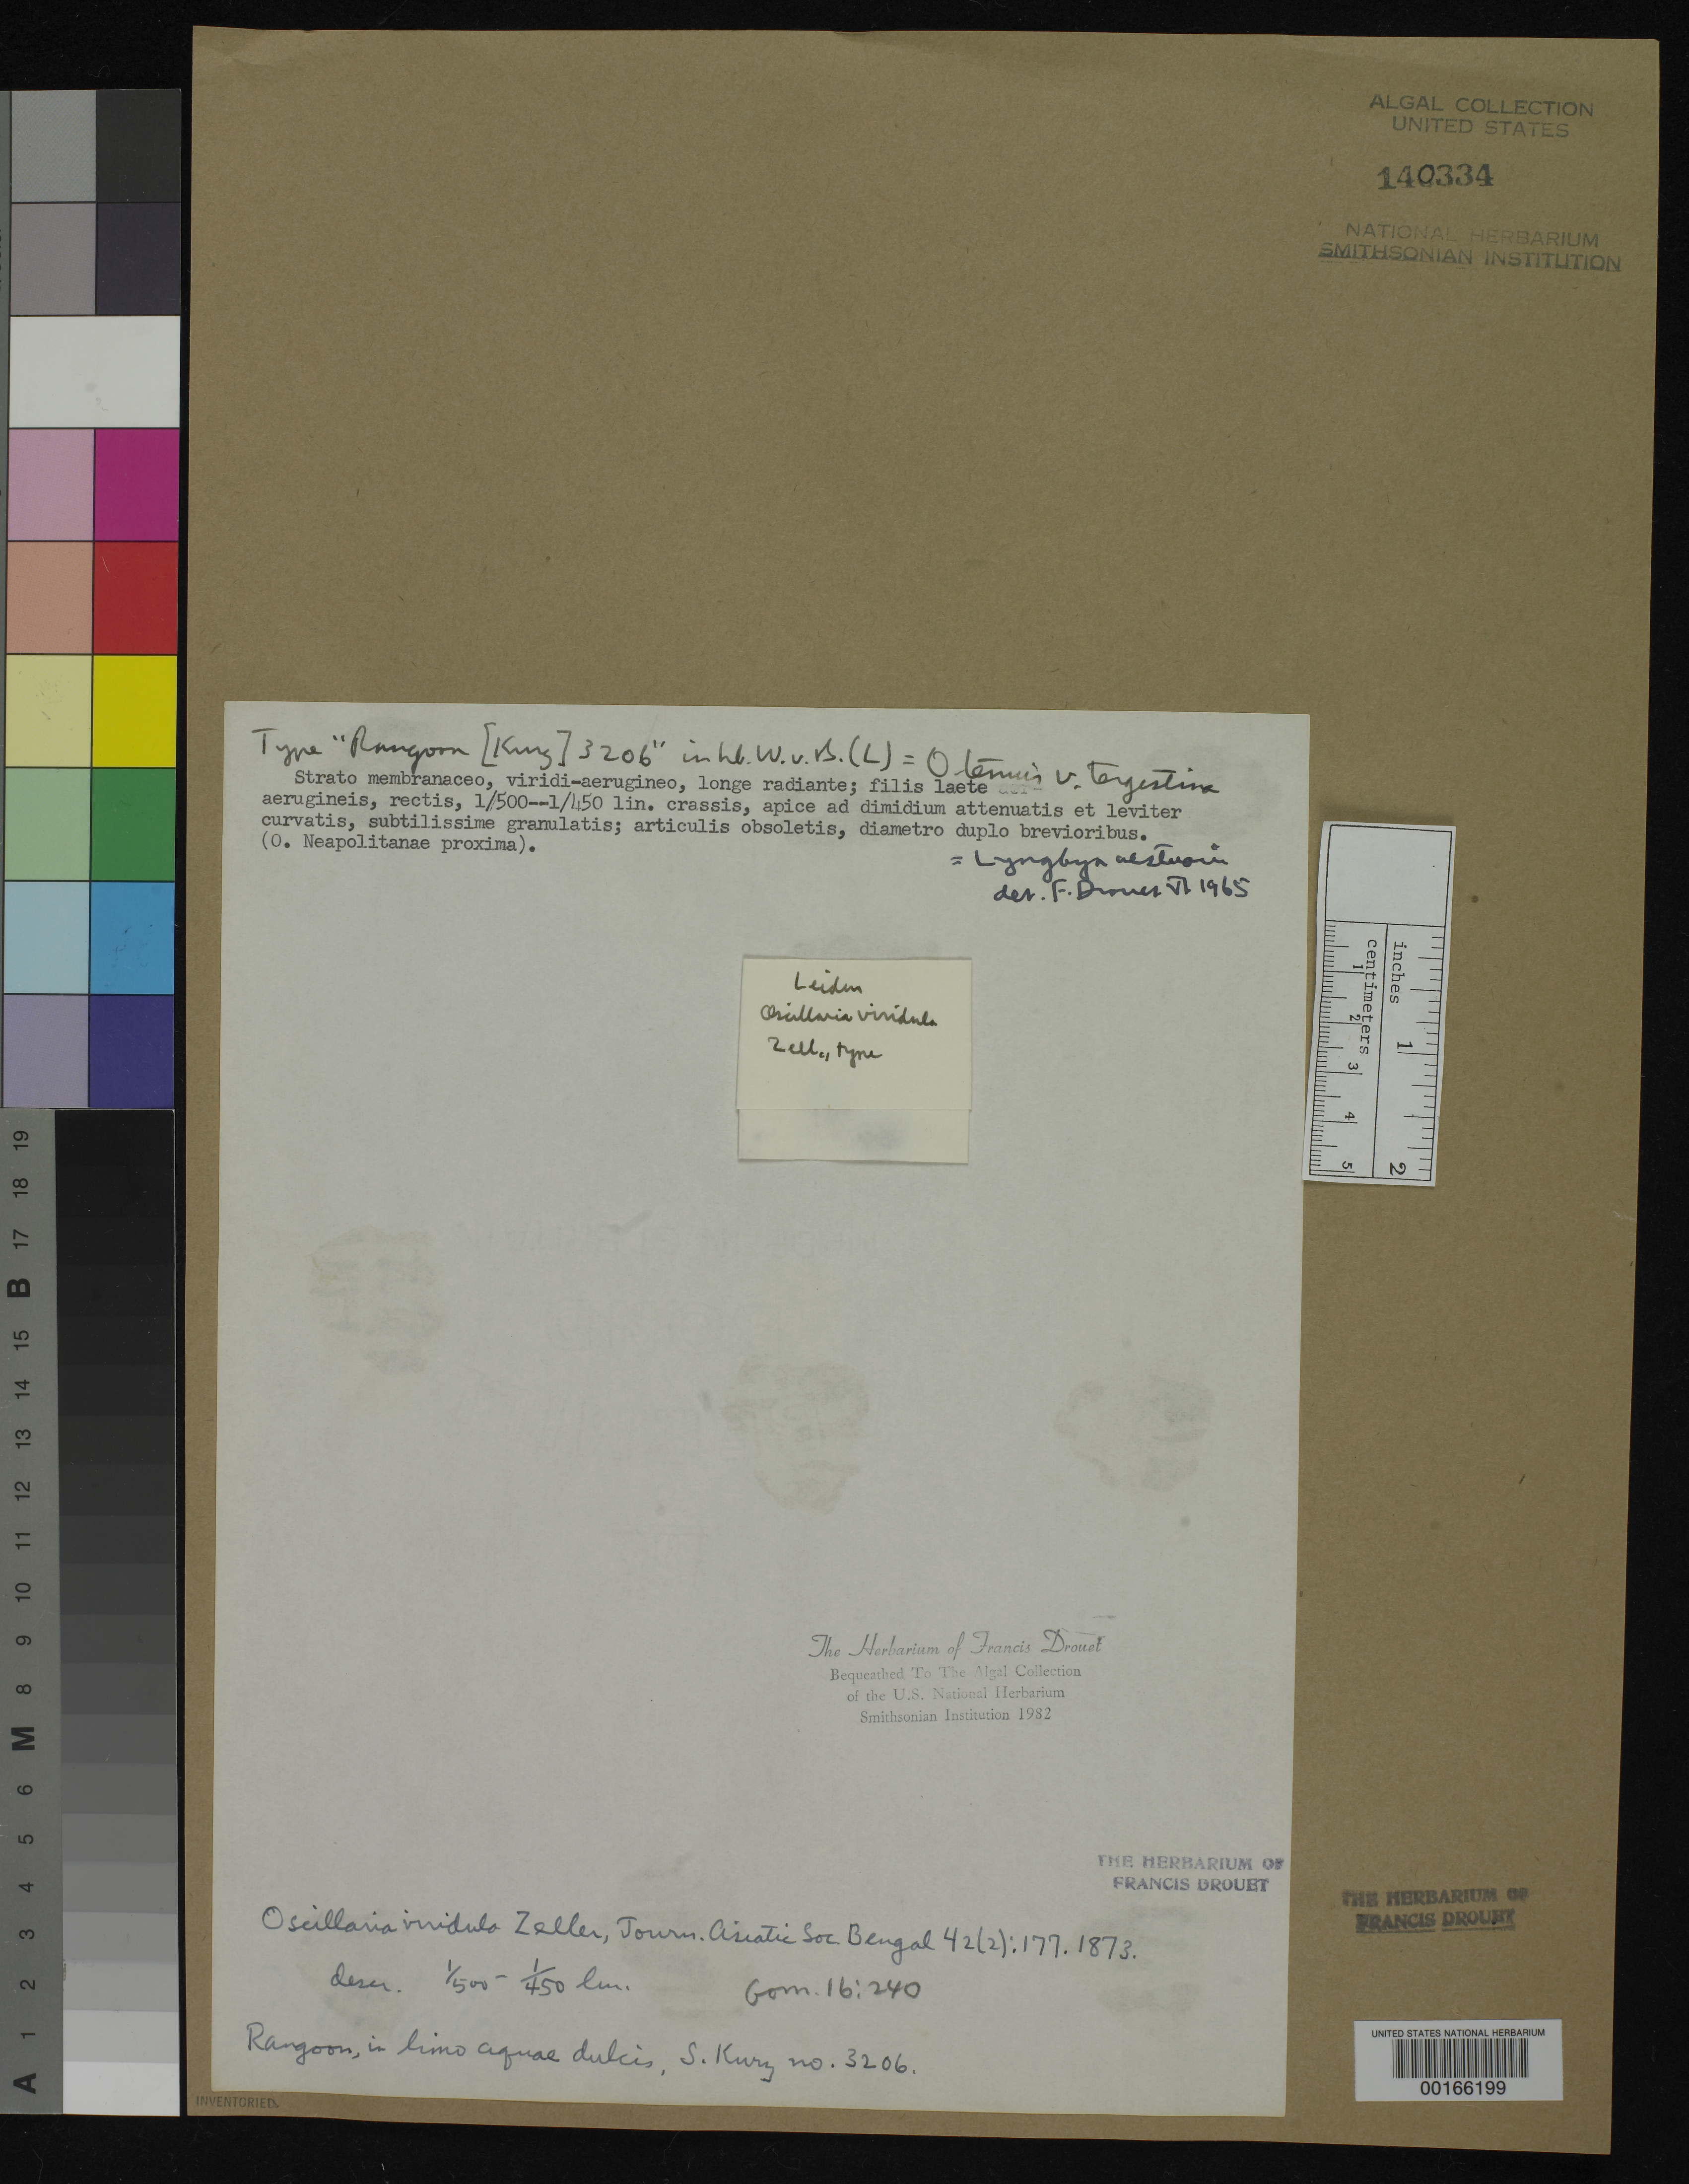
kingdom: Bacteria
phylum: Cyanobacteria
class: Cyanobacteriia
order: Cyanobacteriales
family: Oscillatoriaceae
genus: Oscillatoria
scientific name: Oscillatoria viridula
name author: Zeller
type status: Isotype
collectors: W. Kurz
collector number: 3206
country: Myanmar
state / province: Yangon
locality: Rangoon.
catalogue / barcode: US 140334